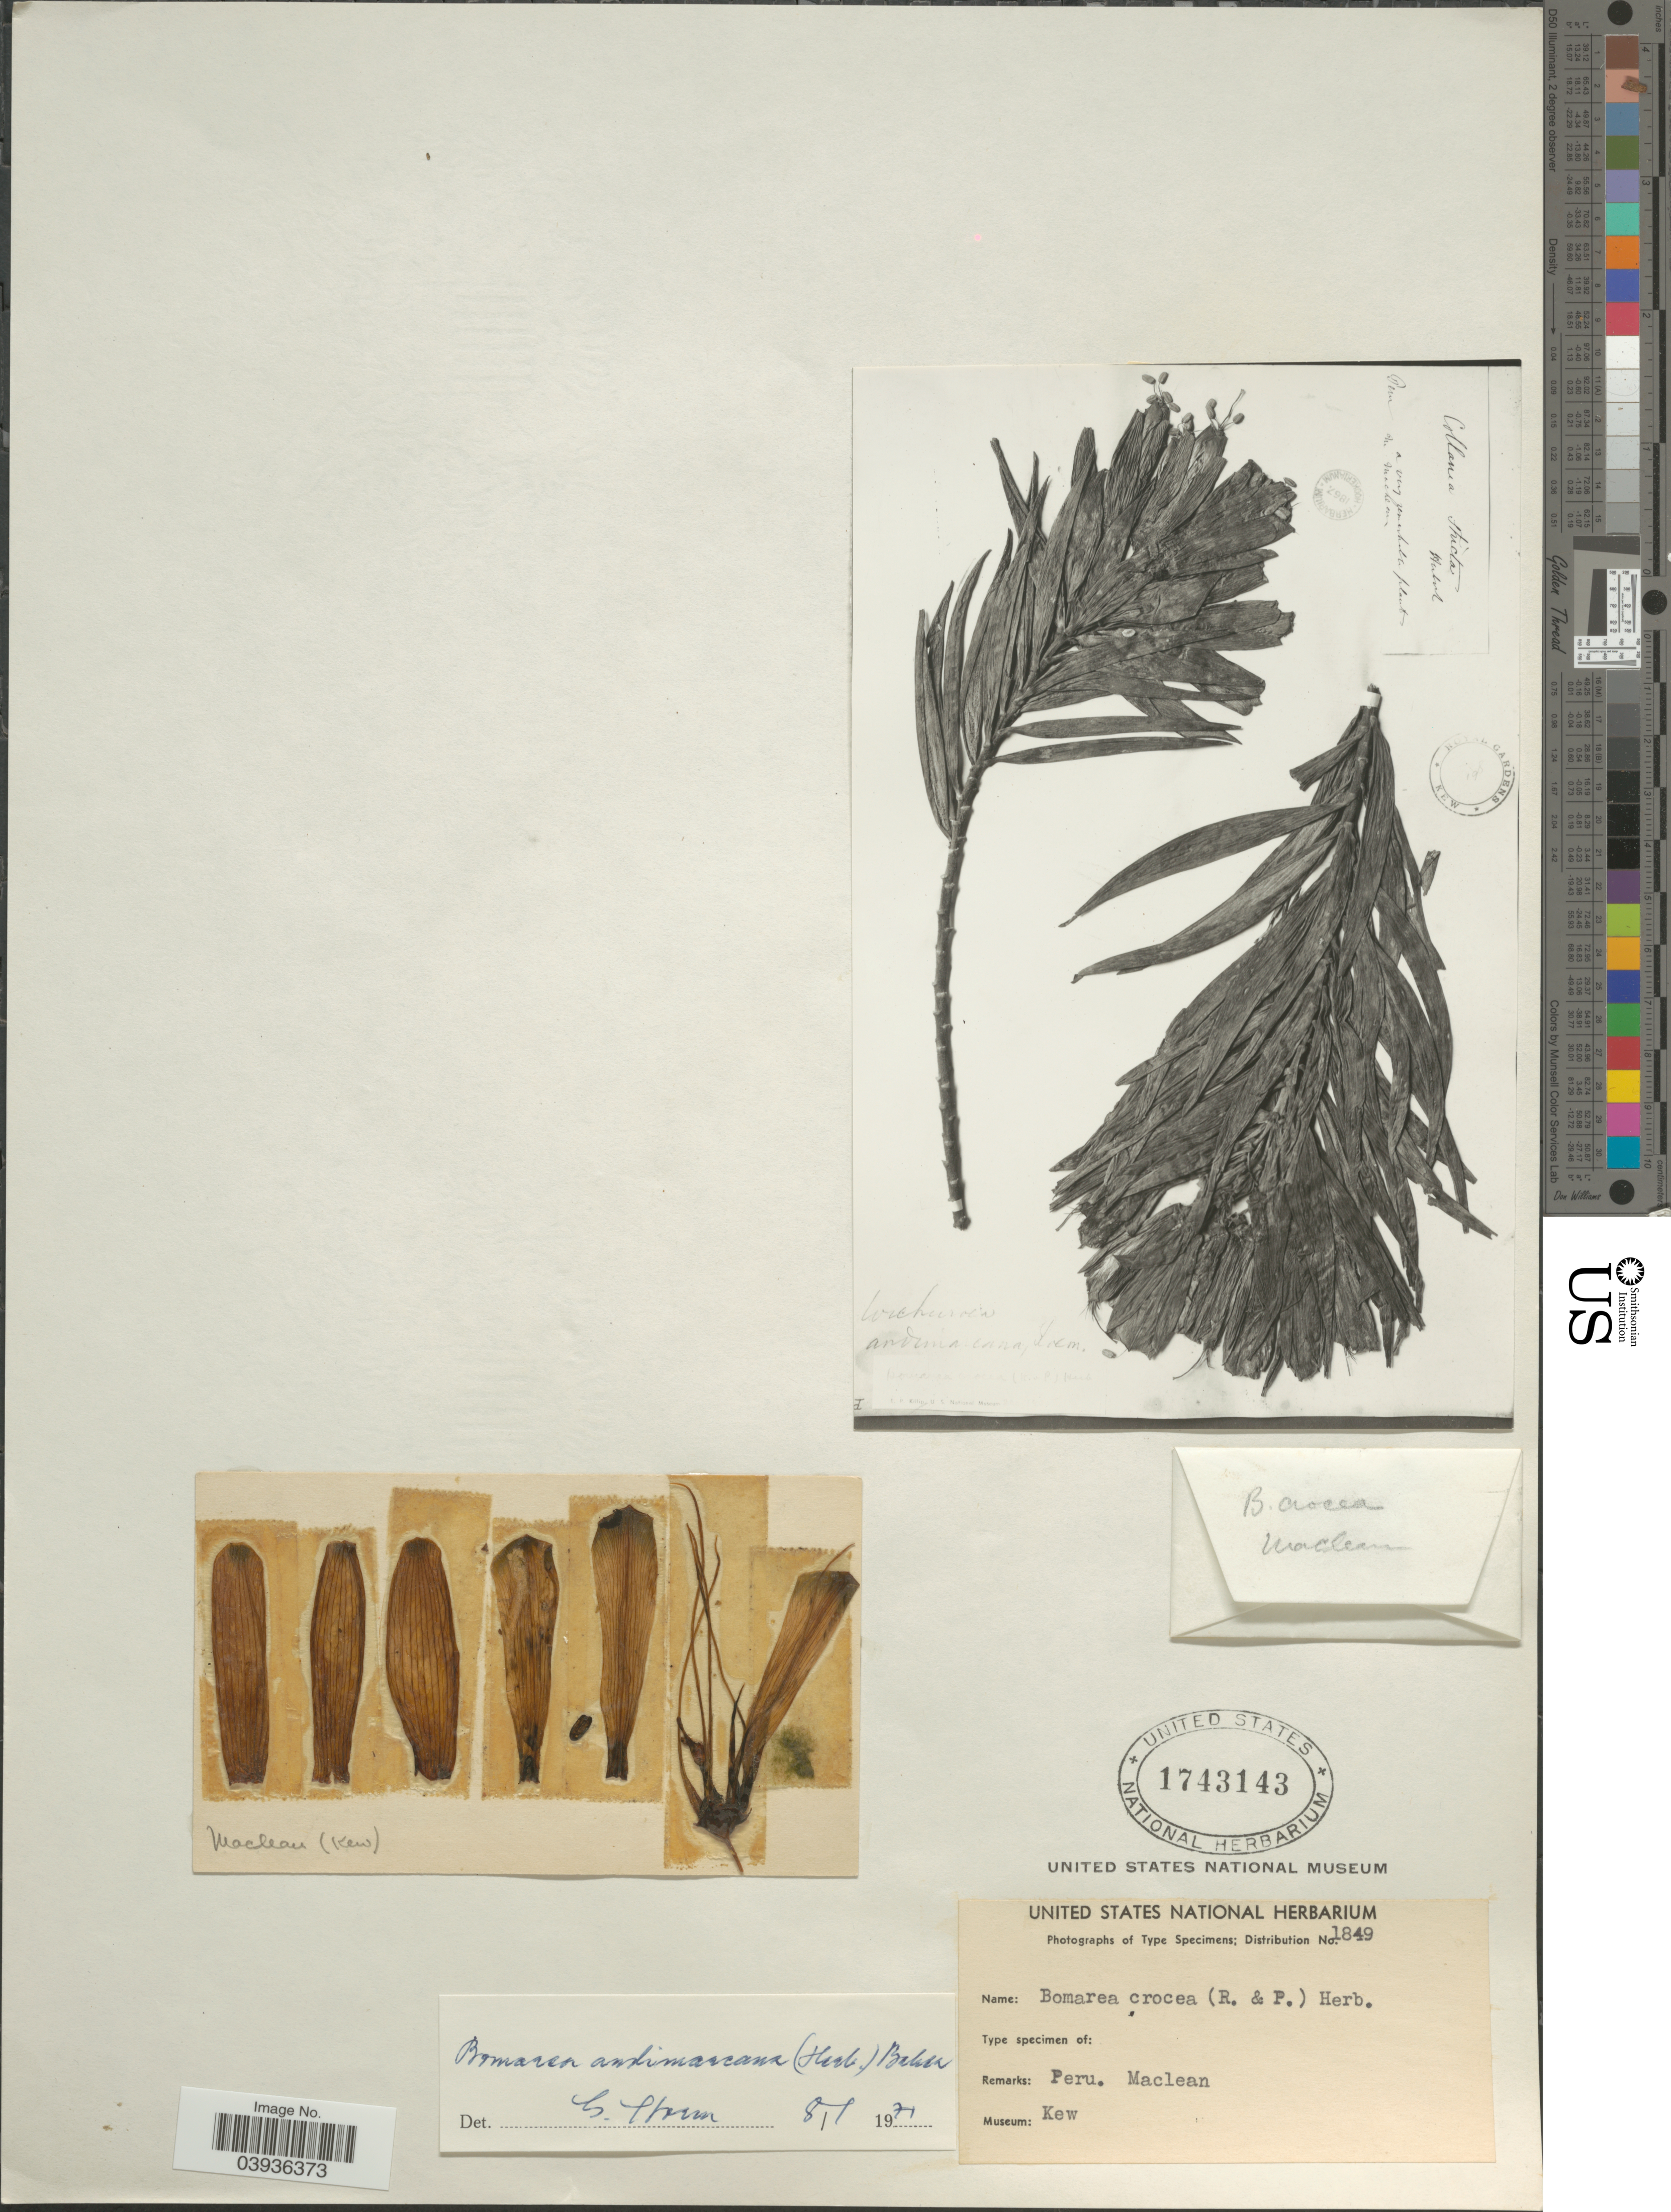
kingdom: Plantae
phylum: Tracheophyta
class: Liliopsida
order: Liliales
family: Alstroemeriaceae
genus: Bomarea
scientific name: Bomarea andimarcana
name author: (Herb.) Baker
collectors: Maclean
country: Peru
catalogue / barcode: US 1743143